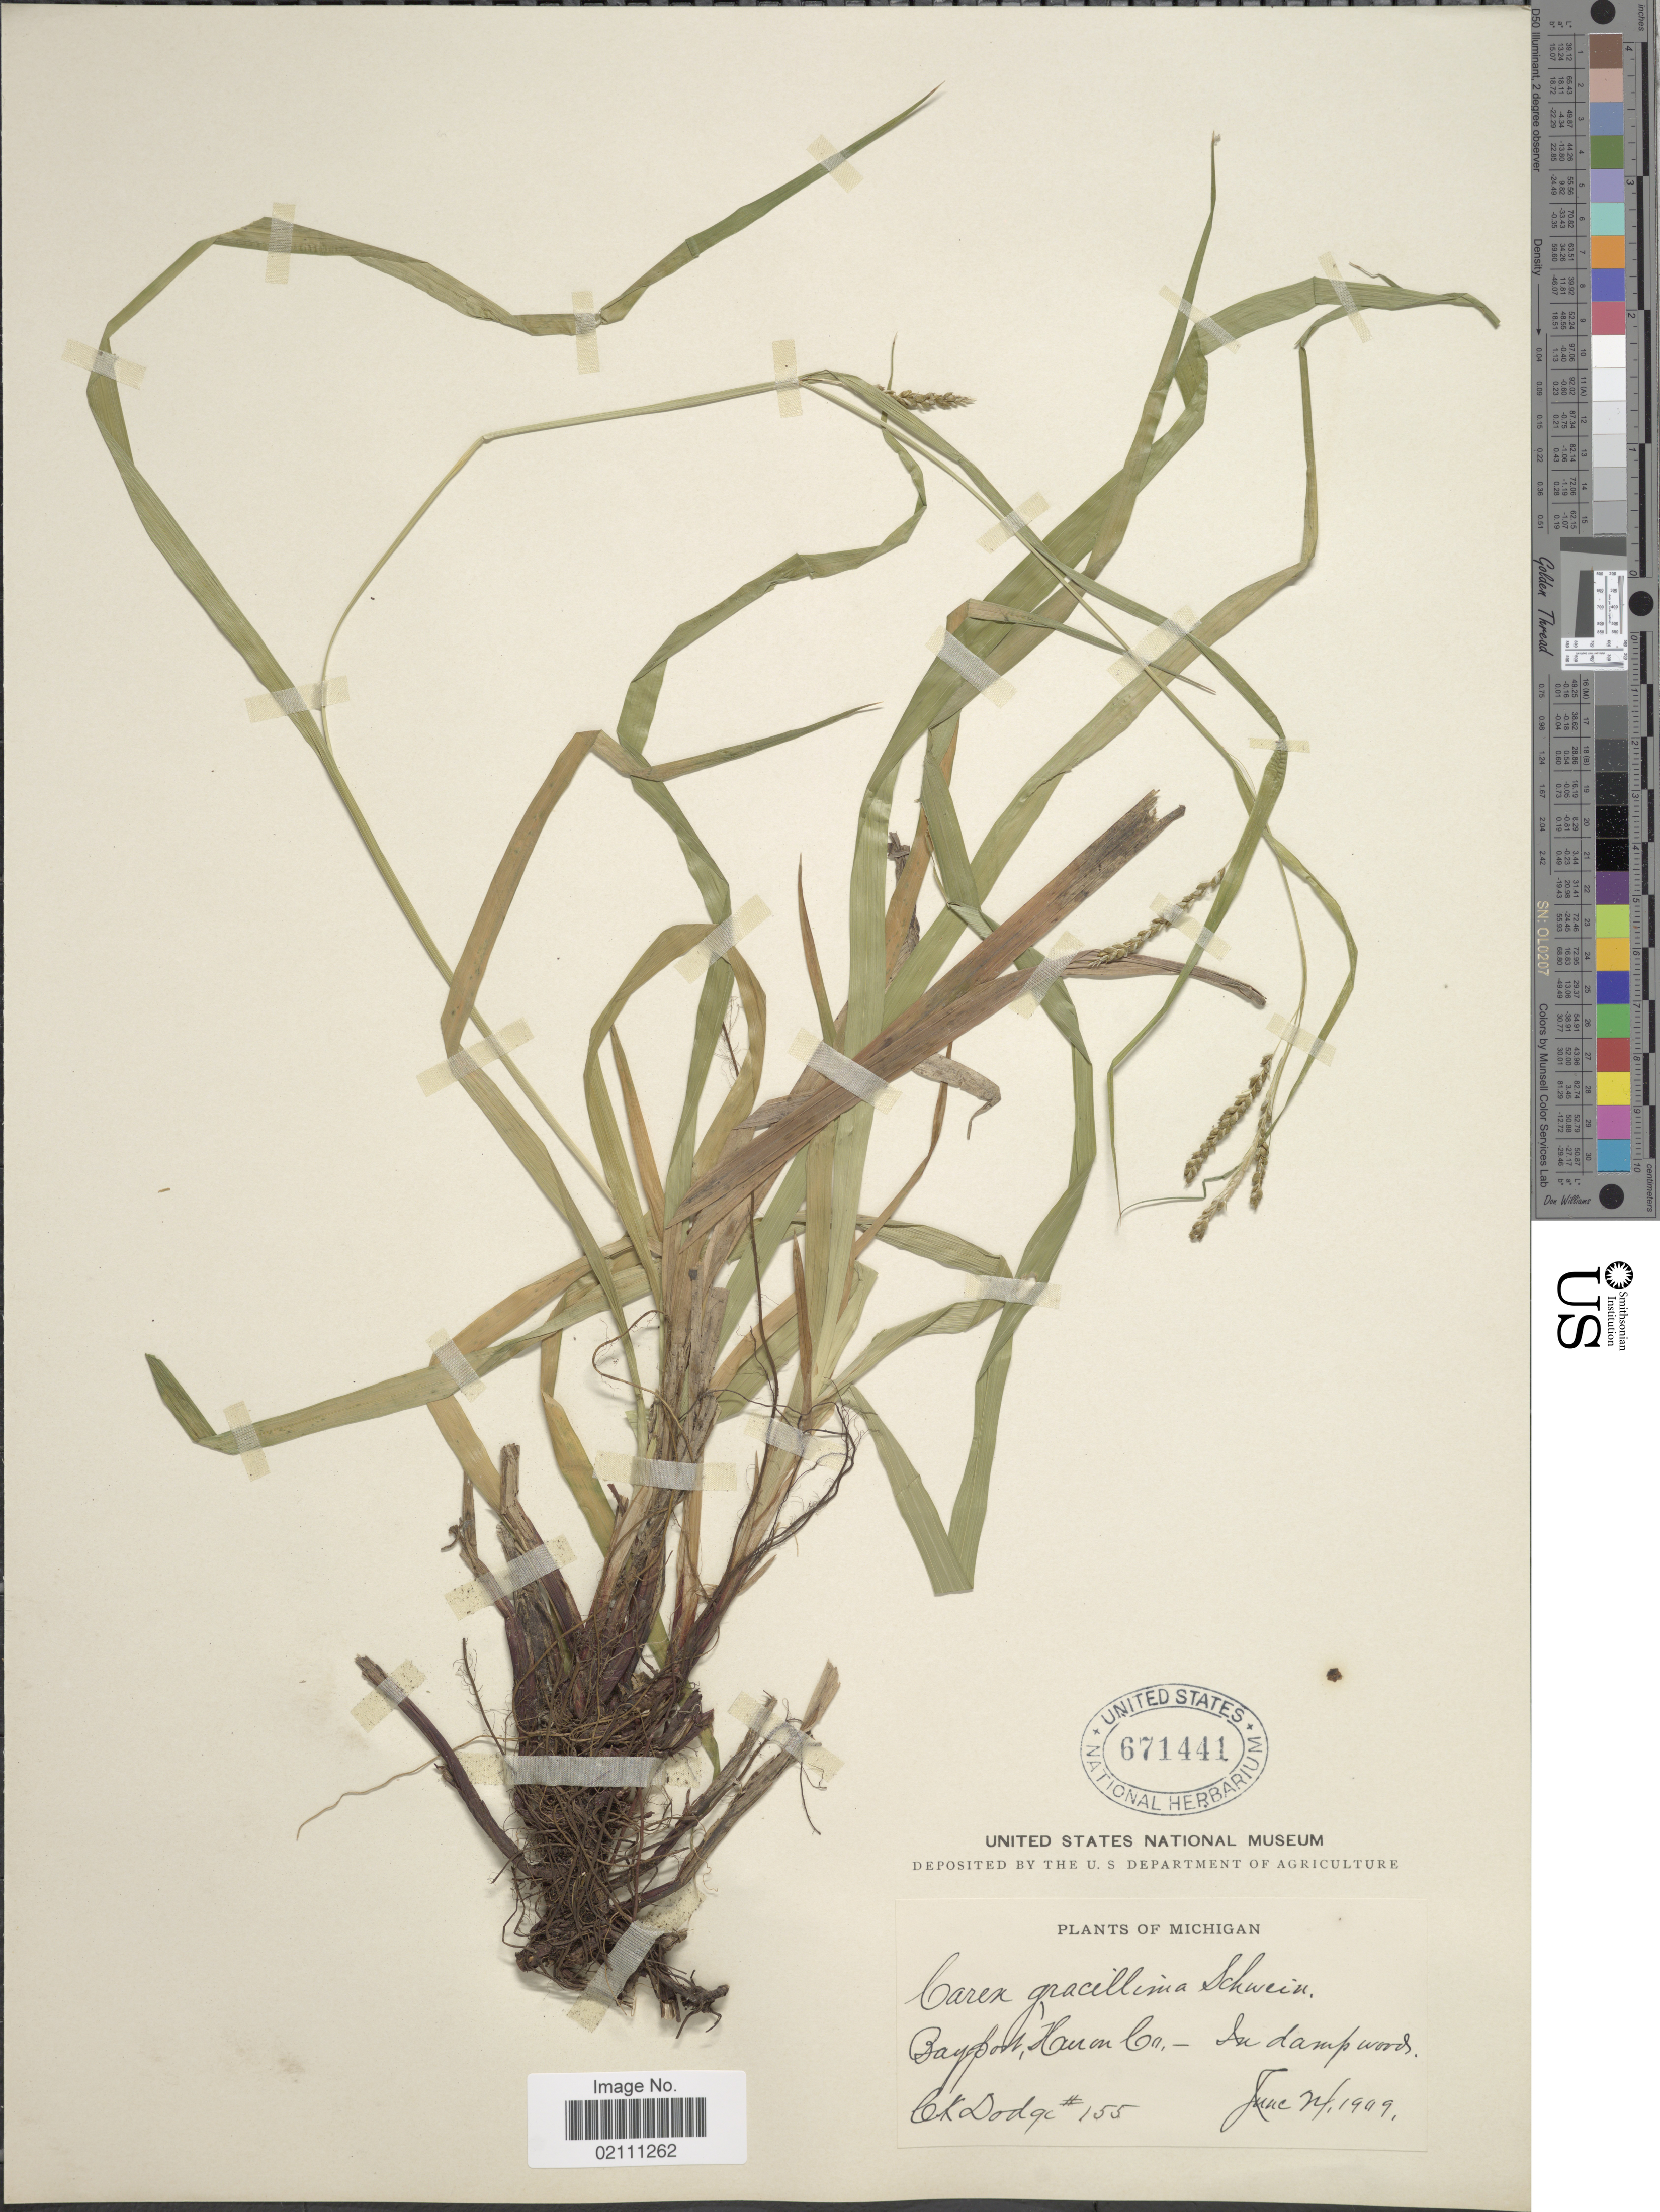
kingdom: Plantae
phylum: Tracheophyta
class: Liliopsida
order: Poales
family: Cyperaceae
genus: Carex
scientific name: Carex gracillima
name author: Schwein.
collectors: C. Dodge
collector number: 155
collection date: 1909-06-24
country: United States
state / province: Michigan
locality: Bayport, Huron Co.-in damp woods.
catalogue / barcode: US 671441